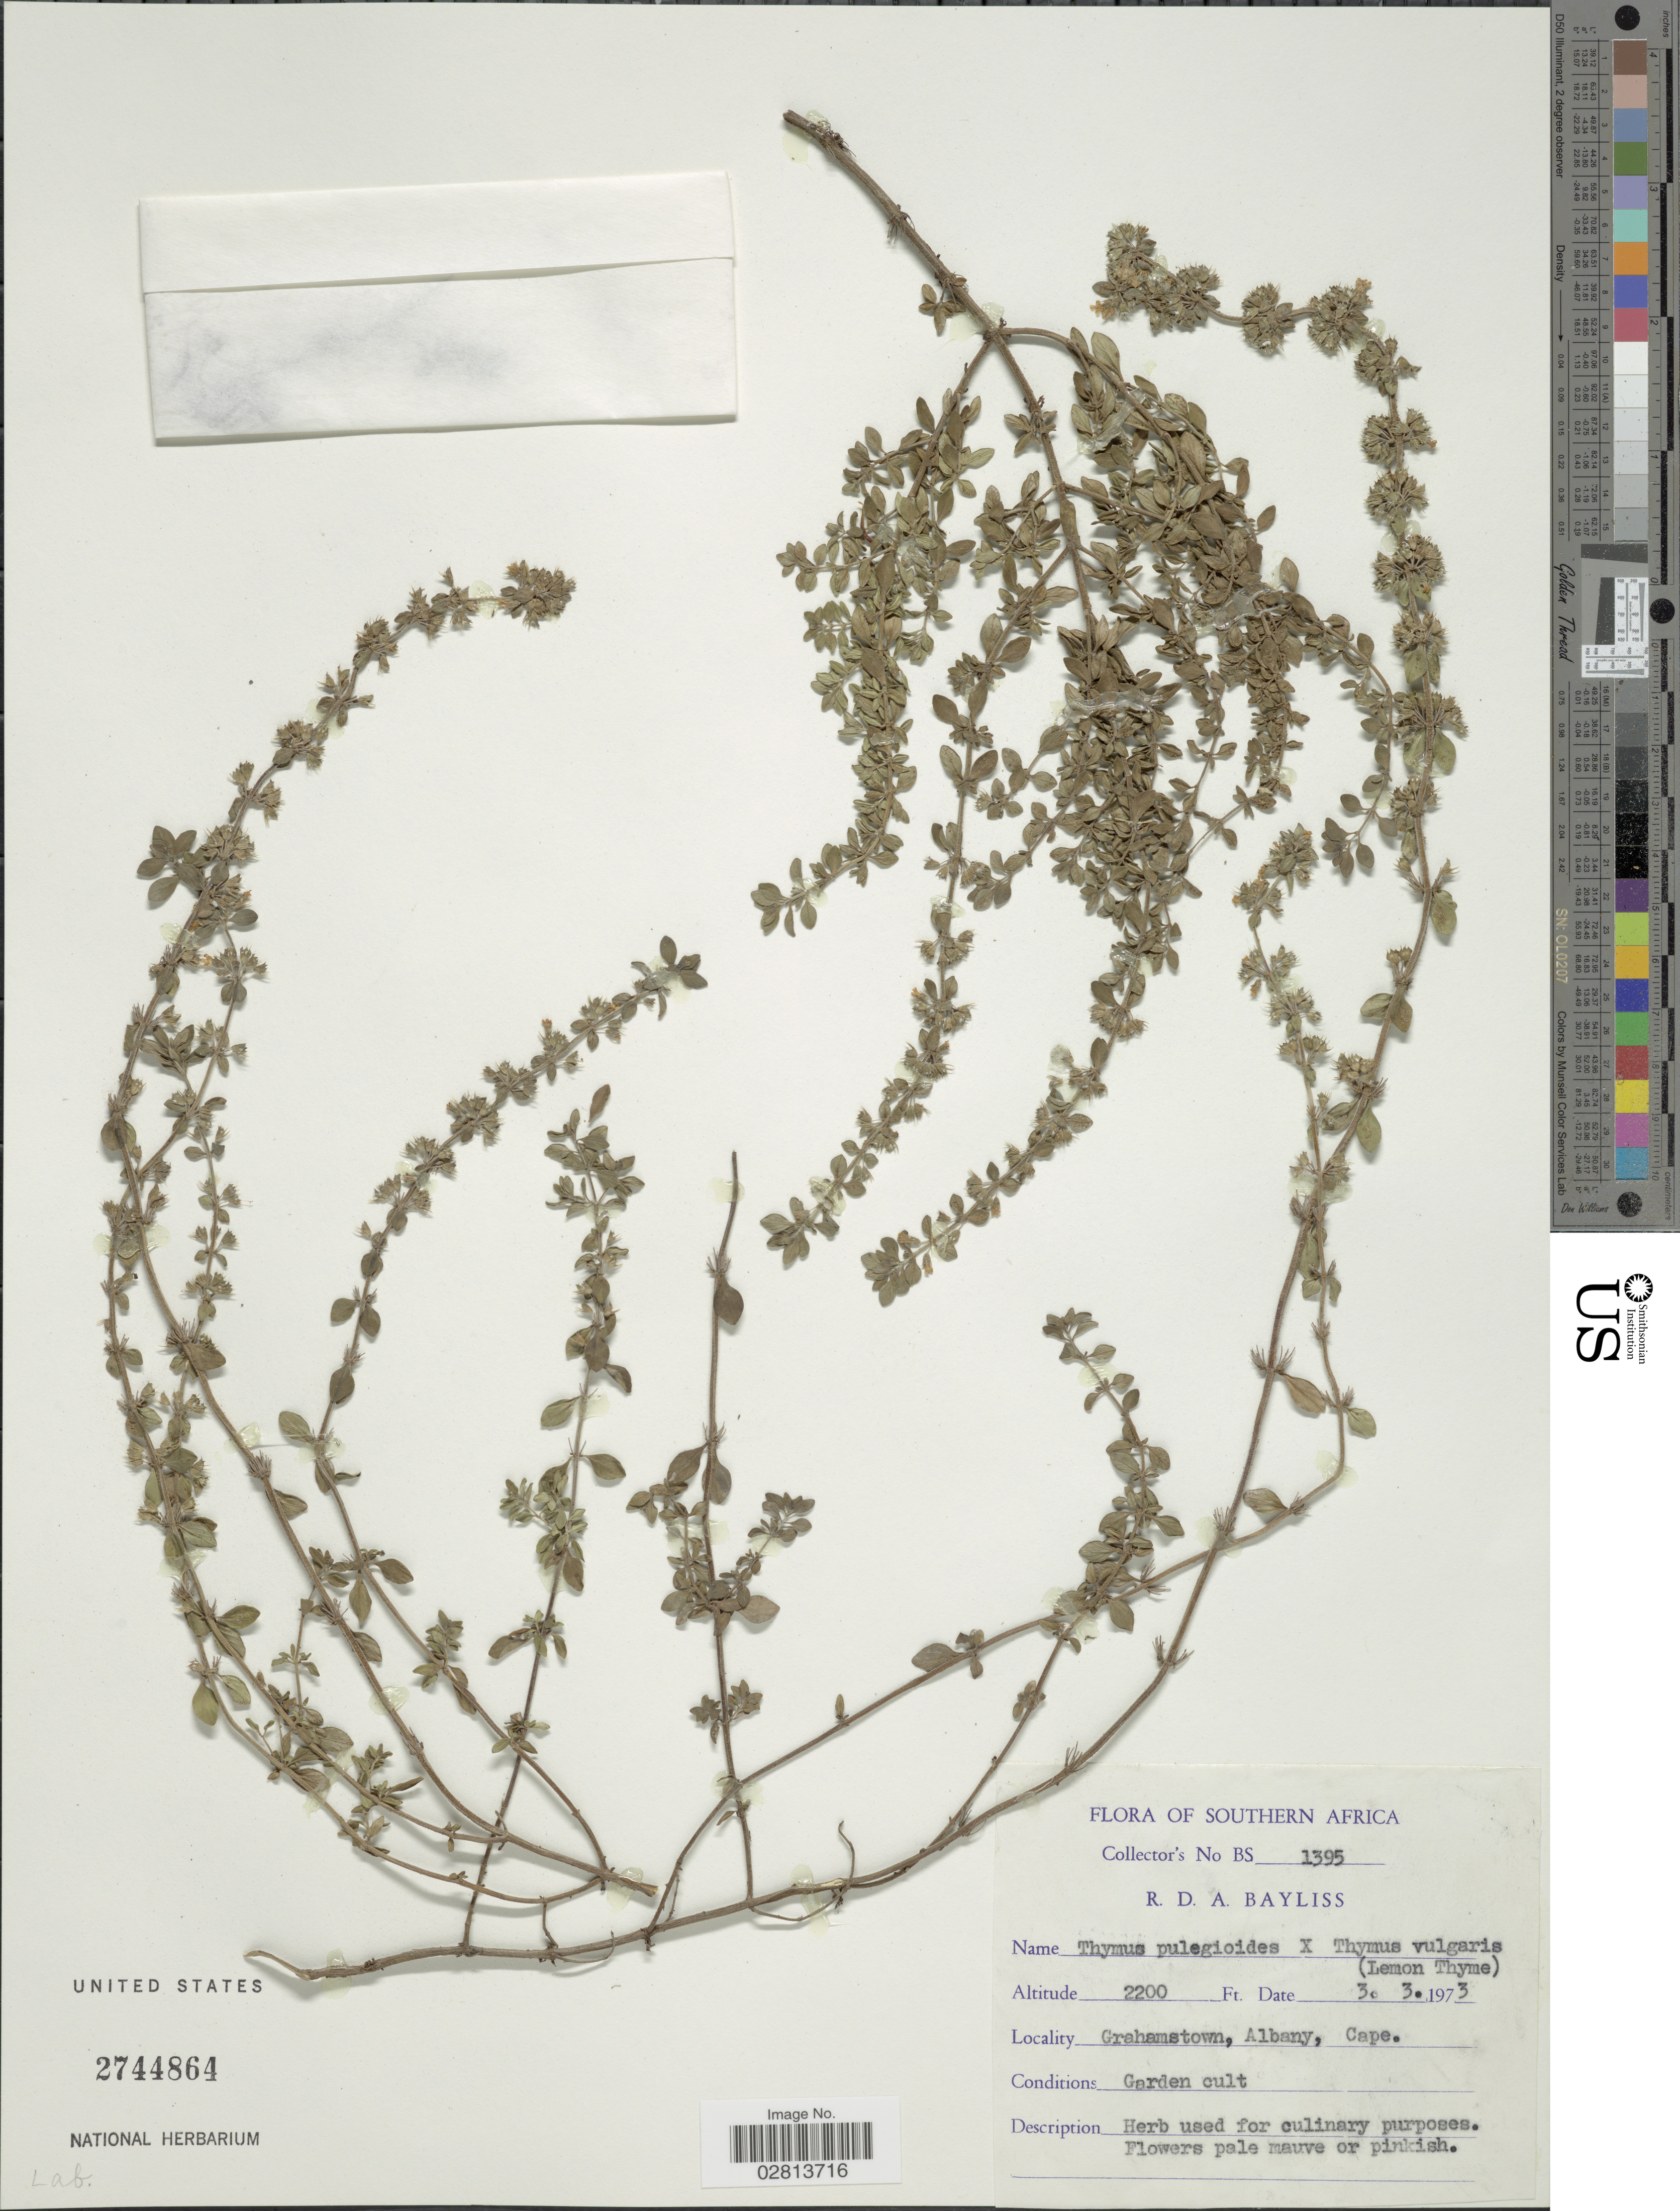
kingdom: Plantae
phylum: Tracheophyta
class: Magnoliopsida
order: Lamiales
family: Lamiaceae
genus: Thymus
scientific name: Thymus pulegioides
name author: L.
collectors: R. Bayliss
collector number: BS1395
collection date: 1973-03-03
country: South Africa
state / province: Eastern Cape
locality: Grahamstown, Albany, Cape.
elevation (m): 671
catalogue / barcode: US 2744864